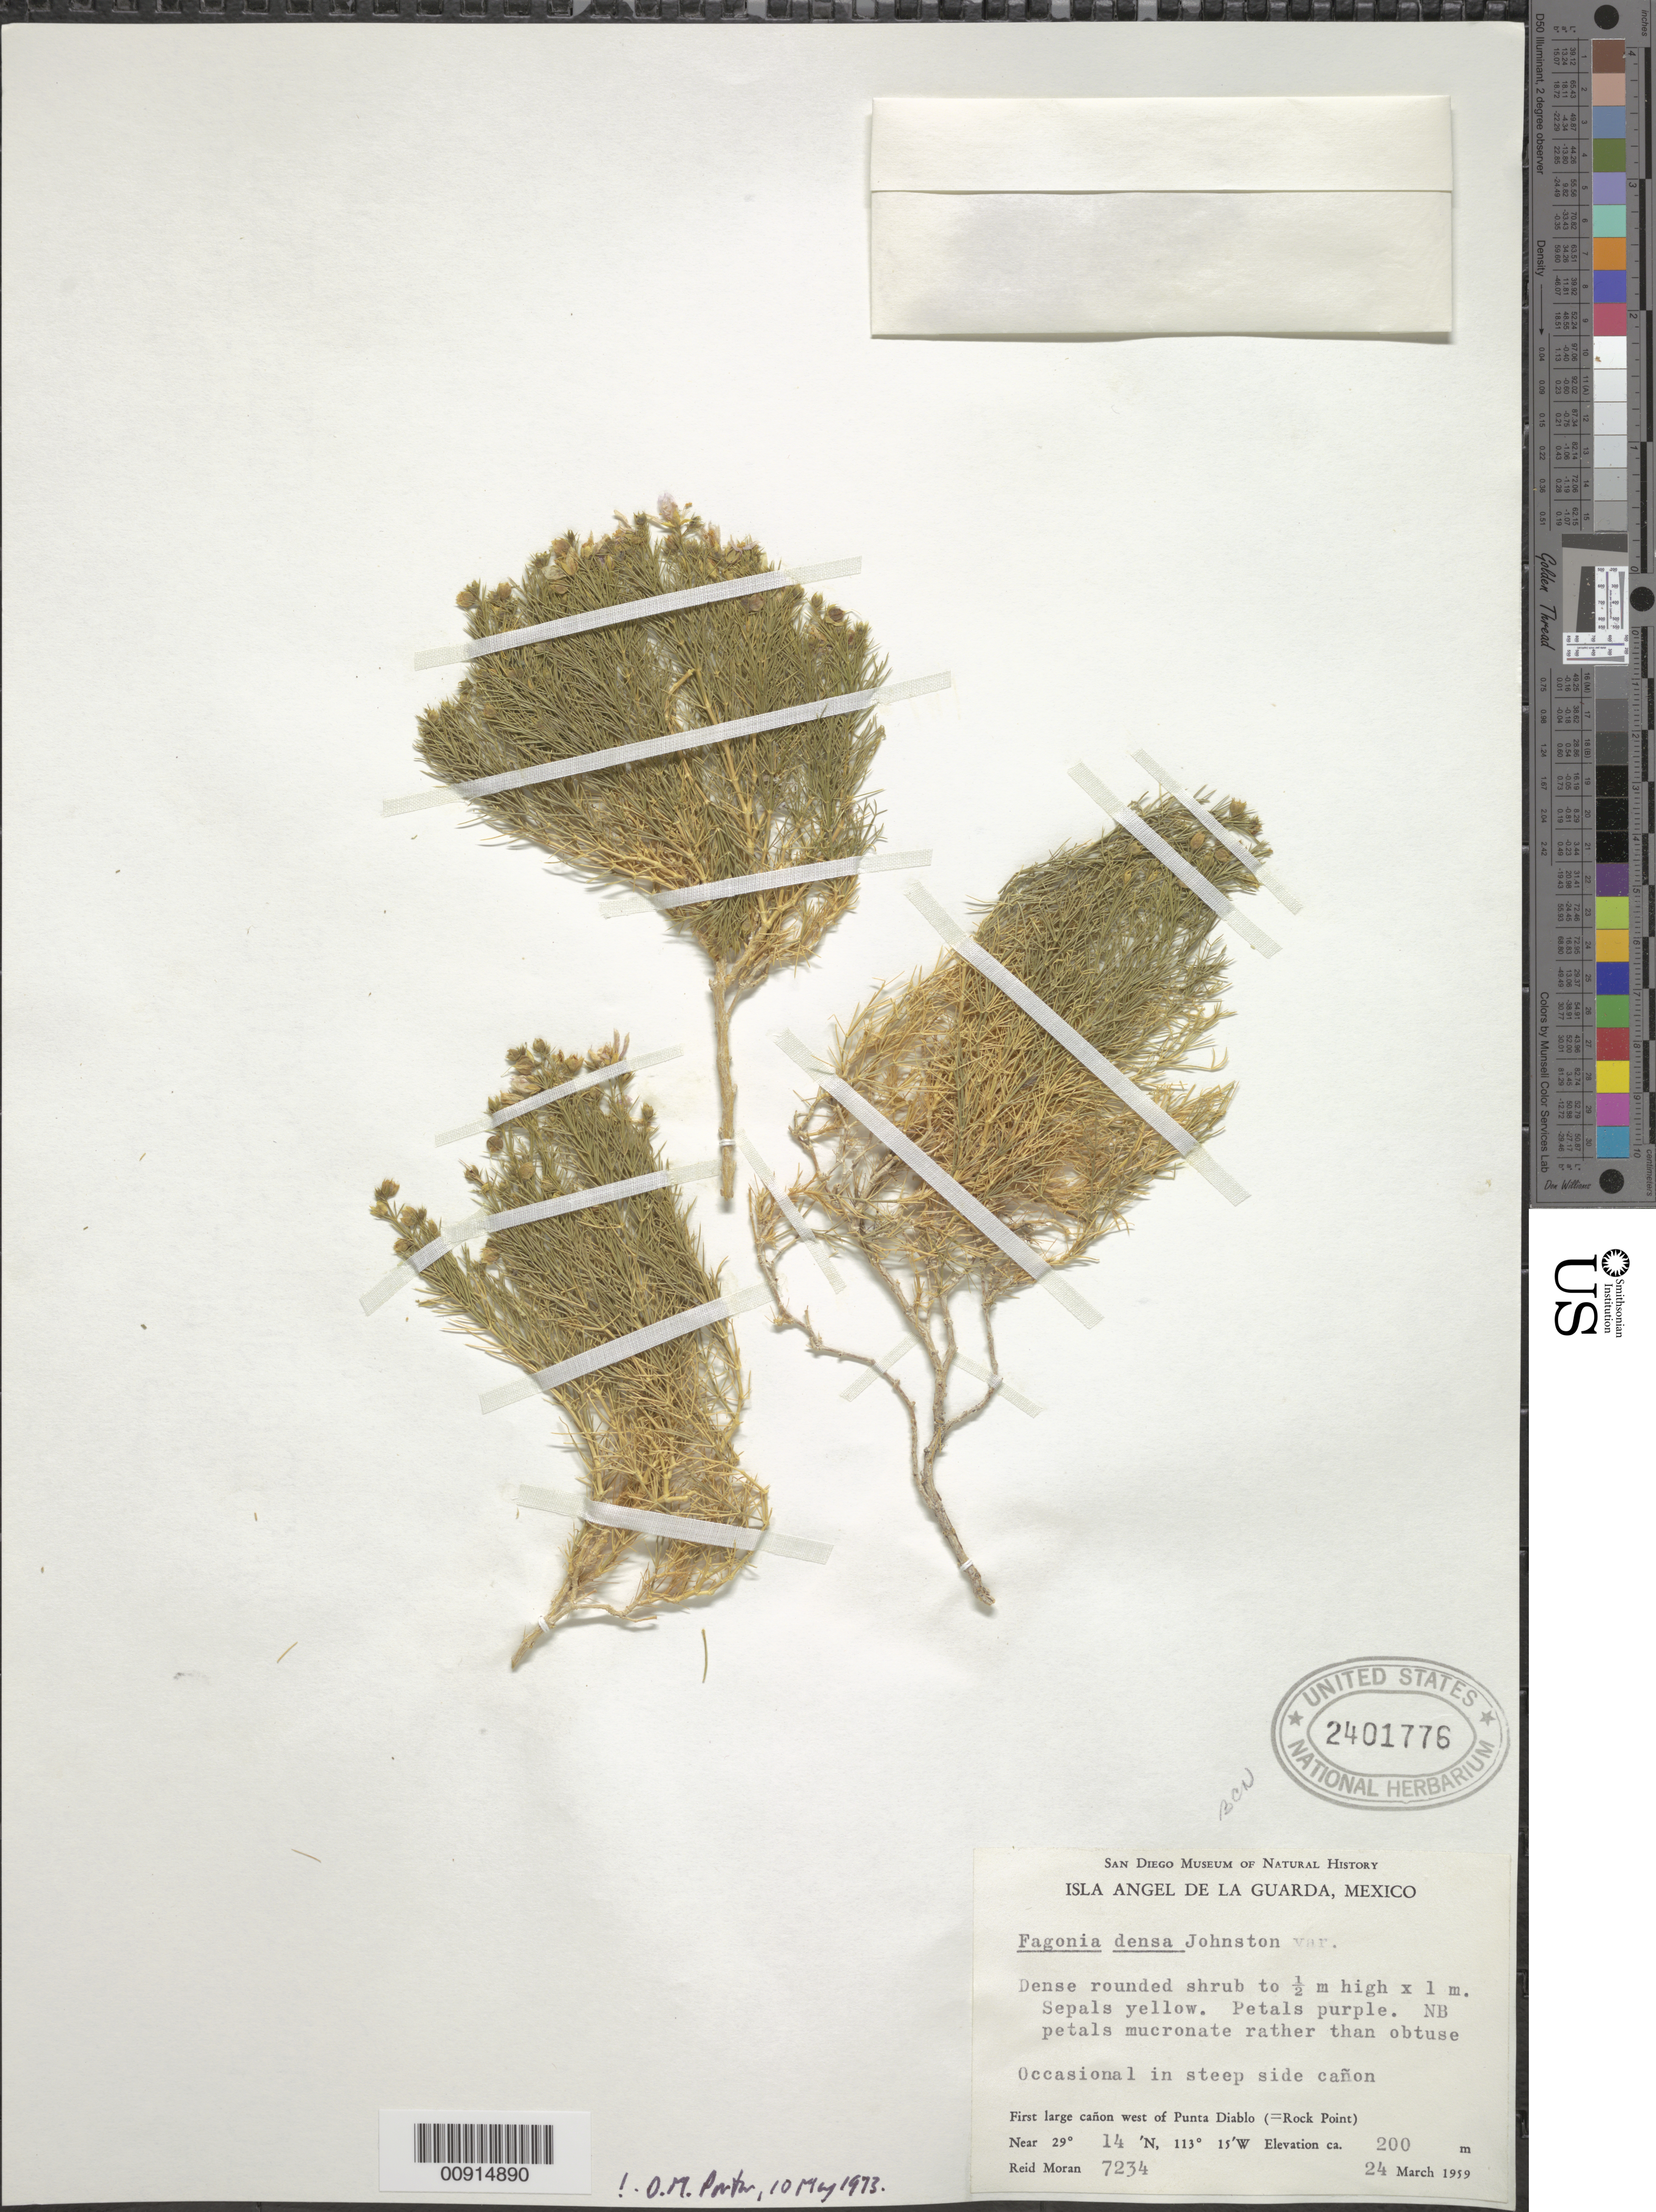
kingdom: Plantae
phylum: Tracheophyta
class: Magnoliopsida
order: Zygophyllales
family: Zygophyllaceae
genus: Fagonia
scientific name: Fagonia densa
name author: I.M. Johnst.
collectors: R. V. Moran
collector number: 7234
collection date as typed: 24 Mar 1959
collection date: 1959-03-24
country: Mexico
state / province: Baja California Norte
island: Angel de la Guarda I.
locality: Isla Angel de la Guarda: First large cañon west of Punta Diablo (=Rock Point).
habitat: Occasional in steep side cañon.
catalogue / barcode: US 2401776